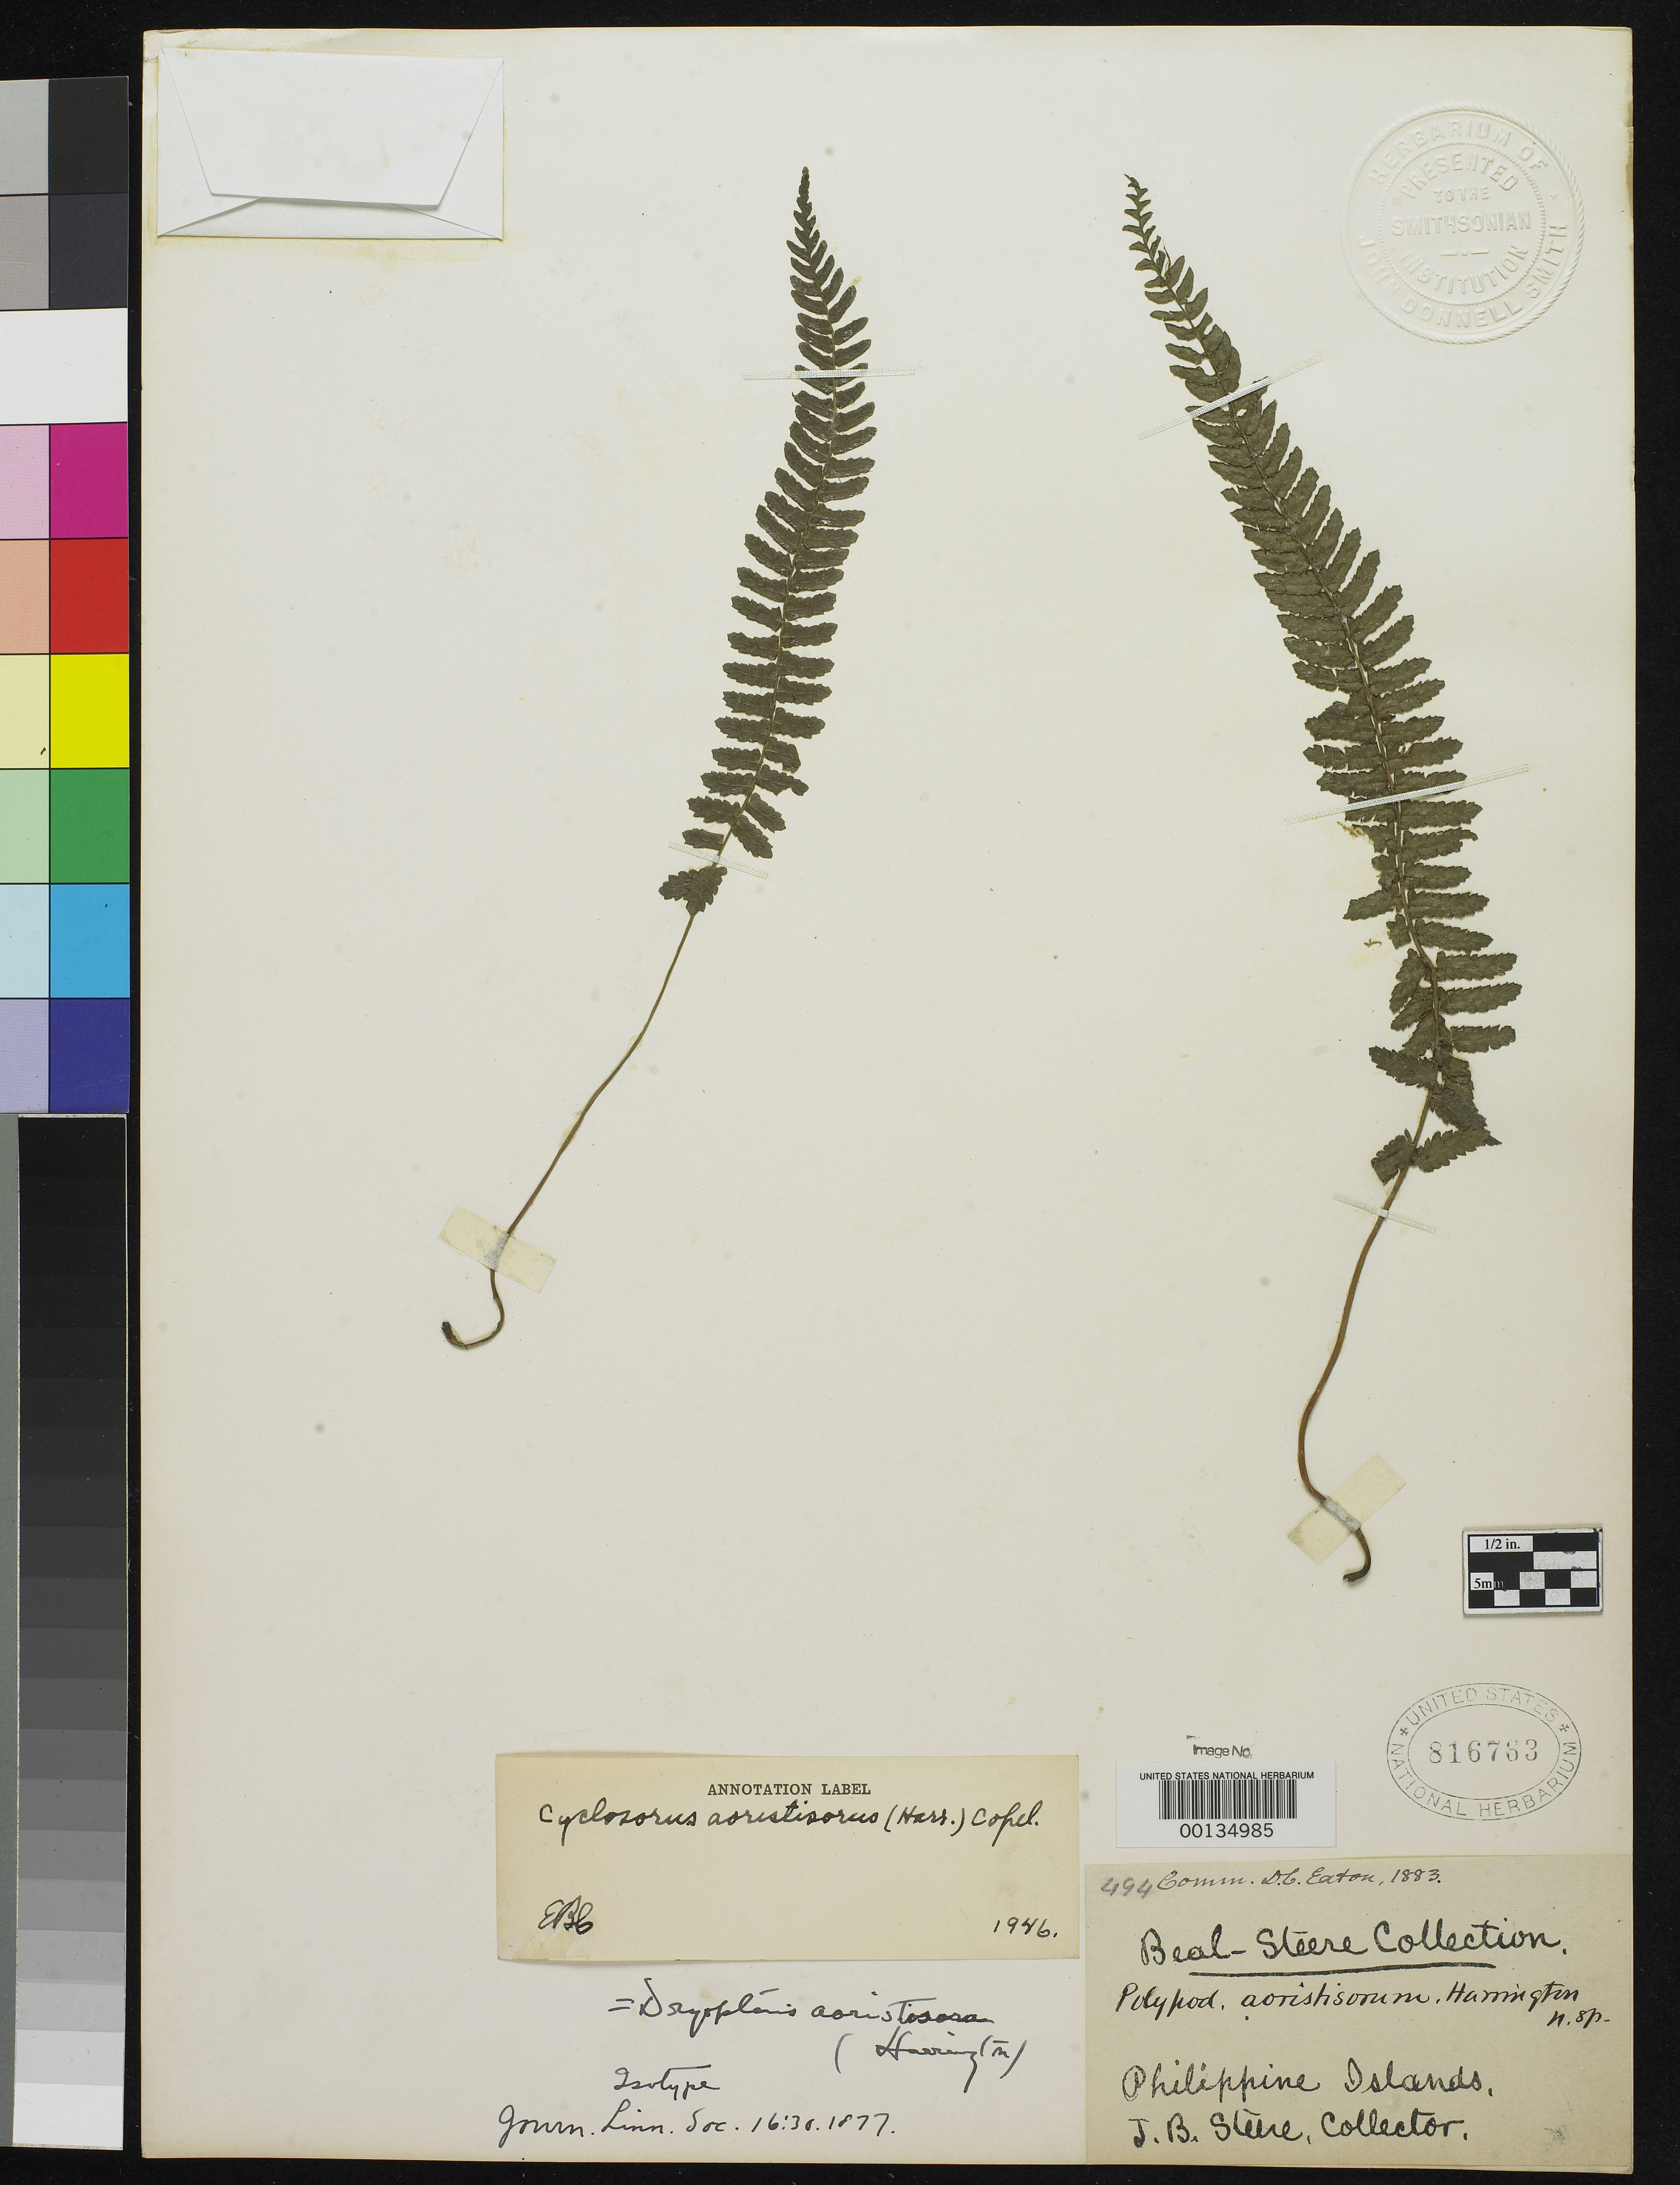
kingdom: Plantae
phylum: Tracheophyta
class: Polypodiopsida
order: Polypodiales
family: Polypodiaceae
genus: Polypodium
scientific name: Polypodium aoristisorum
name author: Harr.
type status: Type Collection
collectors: J. B. Steere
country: Philippines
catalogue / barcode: US 816763